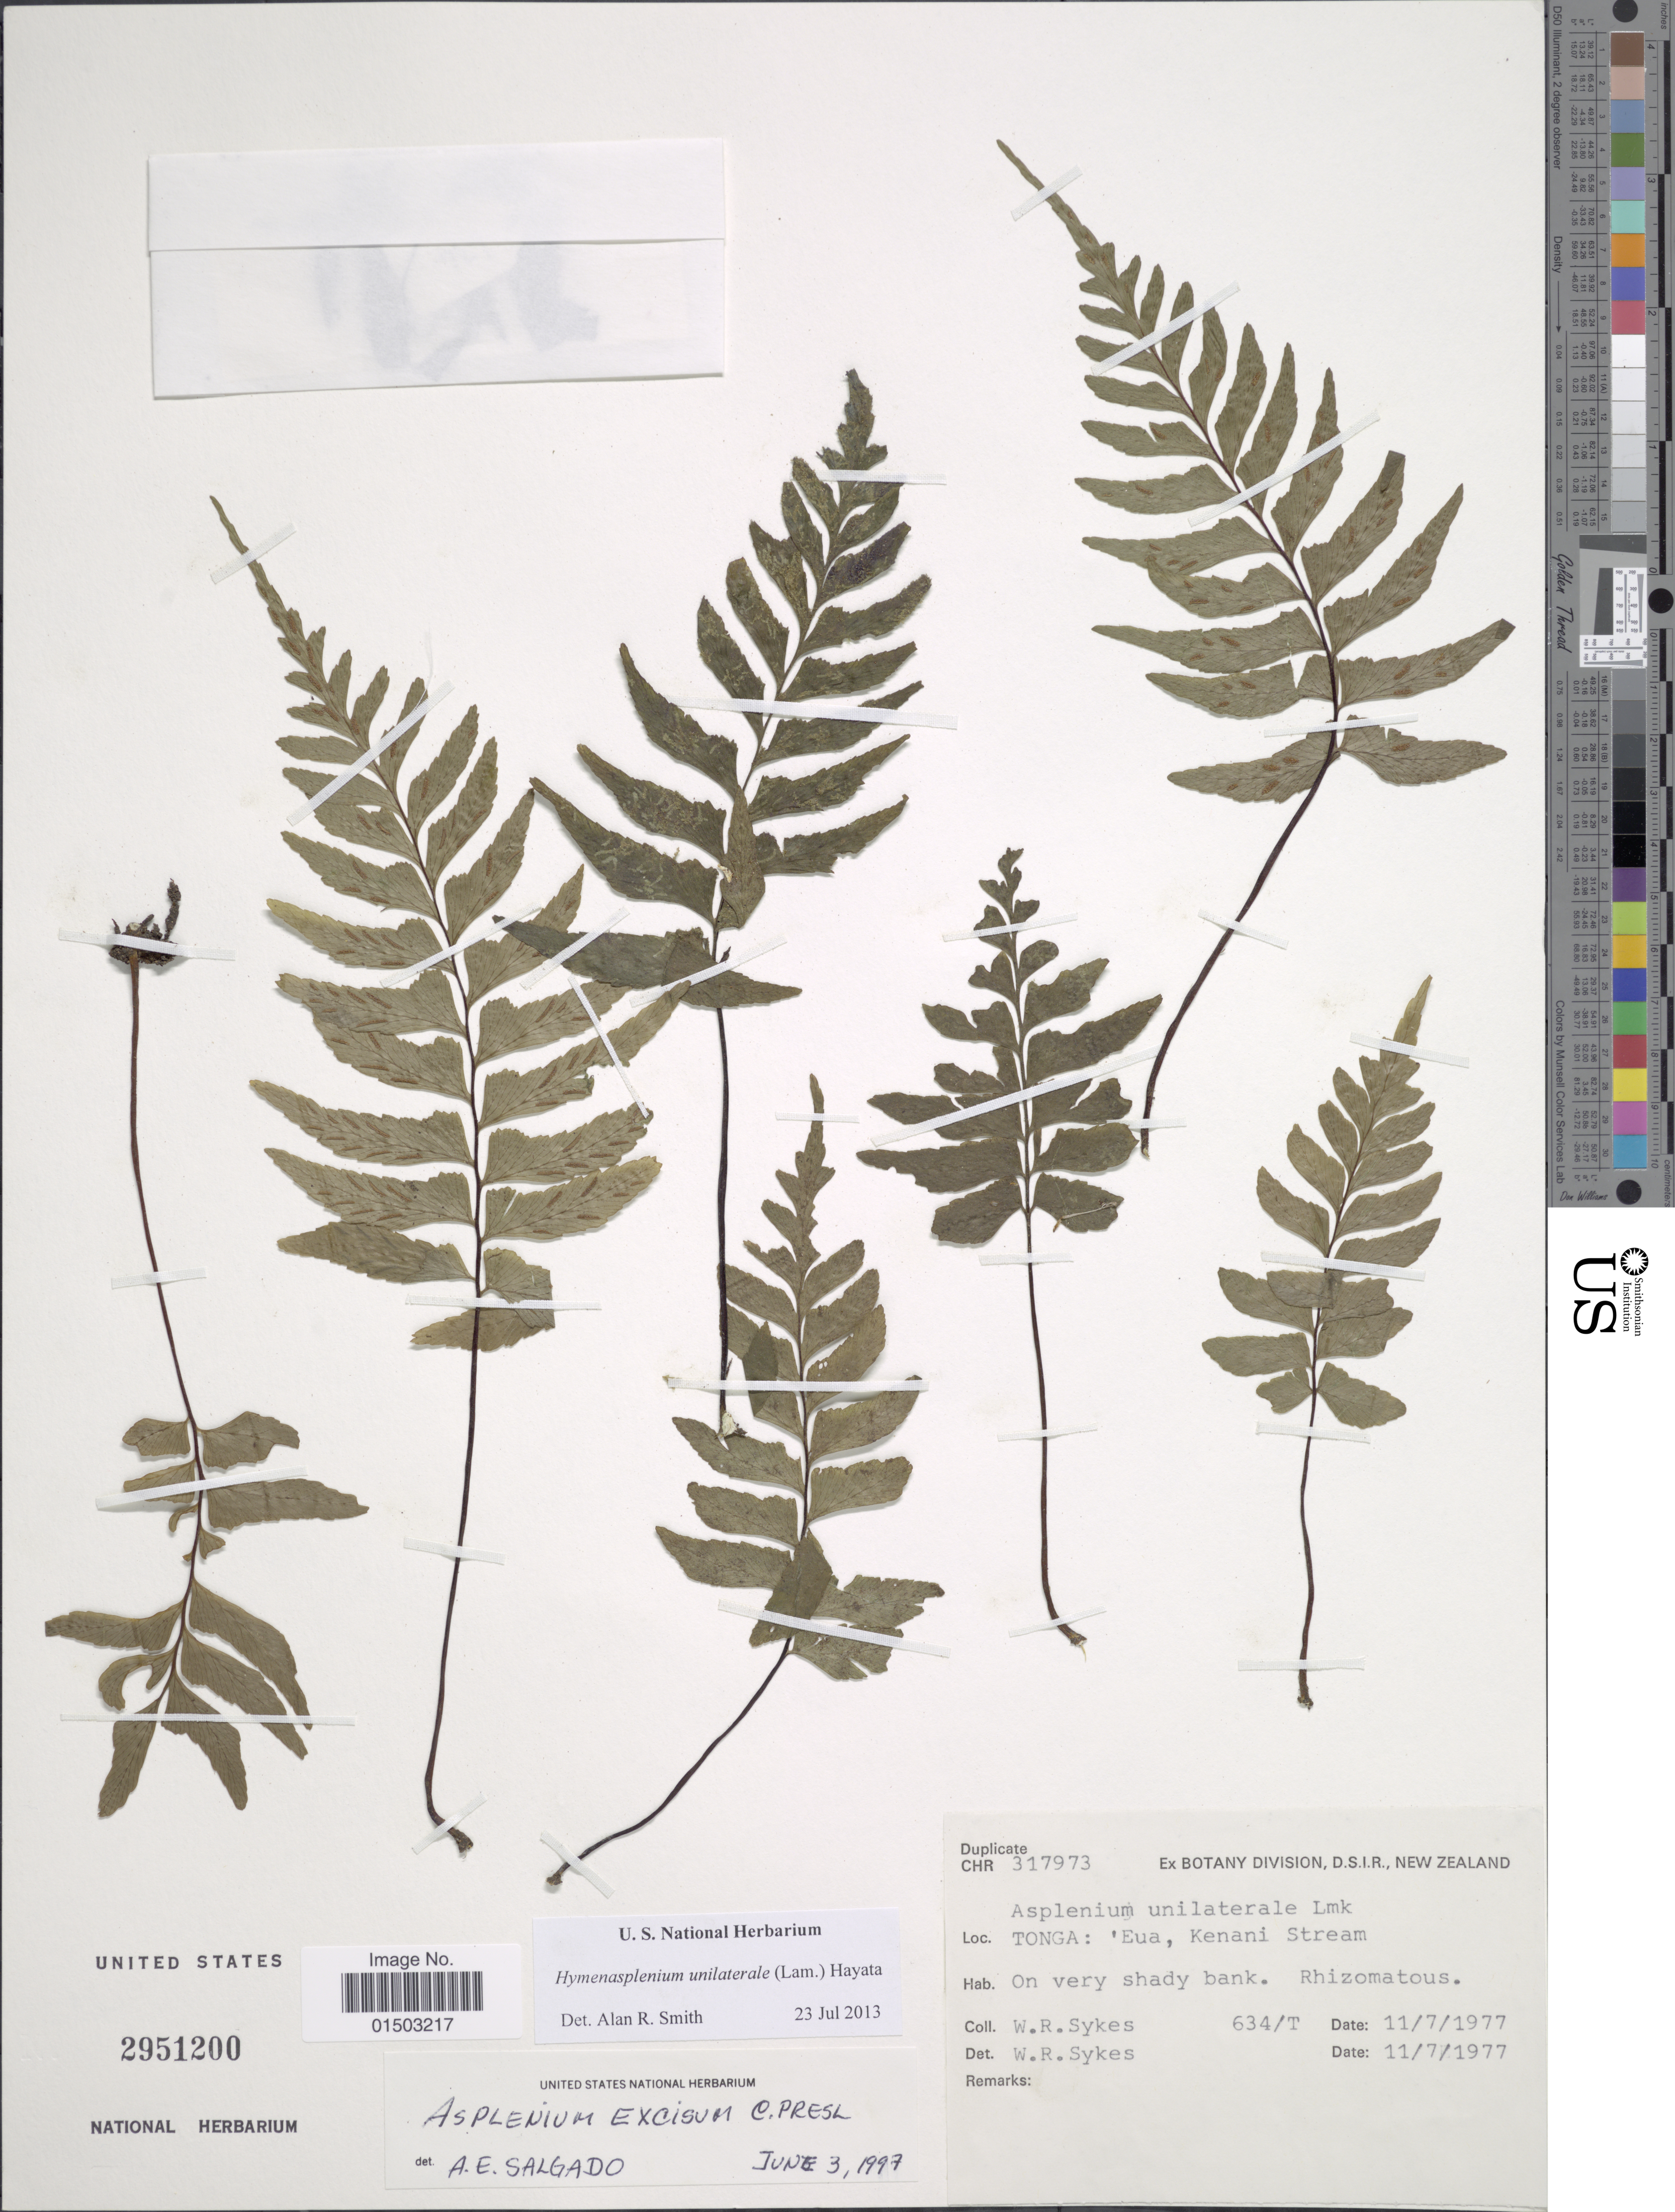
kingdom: Plantae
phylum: Tracheophyta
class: Polypodiopsida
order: Polypodiales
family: Aspleniaceae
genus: Hymenasplenium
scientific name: Hymenasplenium unilaterale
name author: (Lam.) Hayata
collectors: W. R. Sykes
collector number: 634/T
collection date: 1977-07-11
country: Tonga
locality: Tonga: 'Eua, Kenani stream.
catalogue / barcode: US 2951200